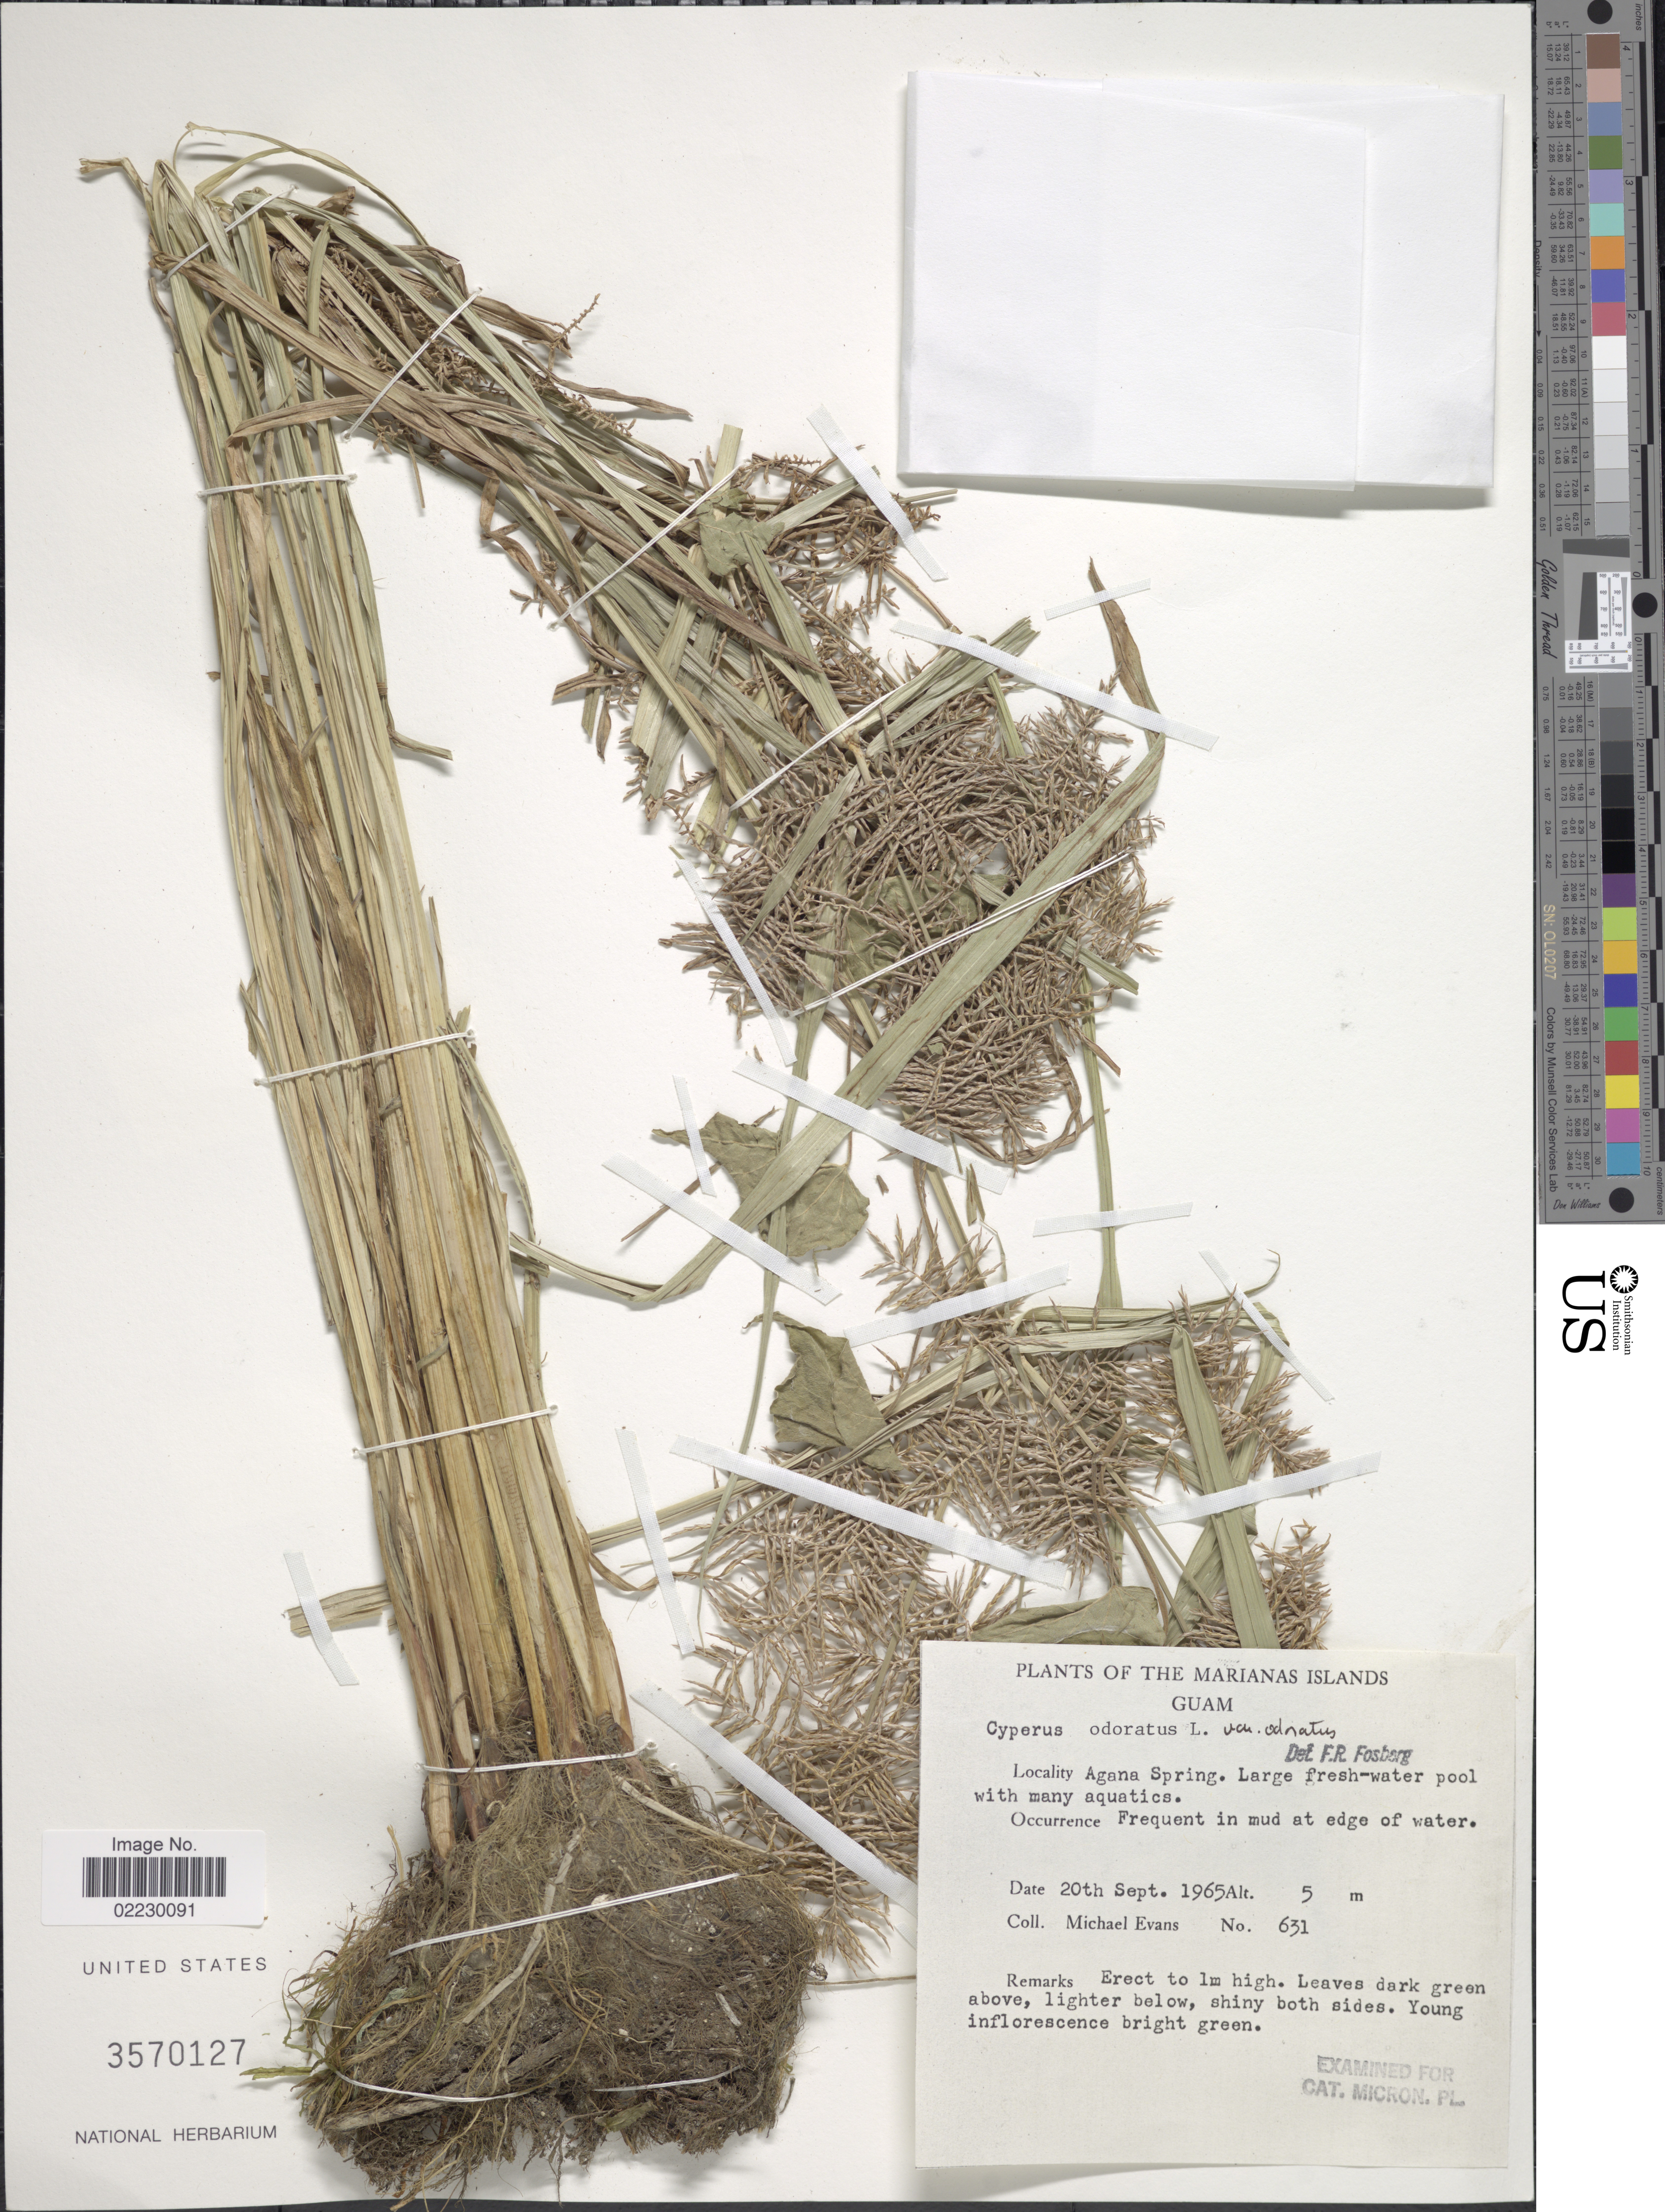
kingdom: Plantae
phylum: Tracheophyta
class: Liliopsida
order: Poales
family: Cyperaceae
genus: Cyperus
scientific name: Cyperus odoratus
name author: L.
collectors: M. Evans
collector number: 631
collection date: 1965-09-20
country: Guam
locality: The Marianas Islands, Agana Spring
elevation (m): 5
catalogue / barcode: US 3570127